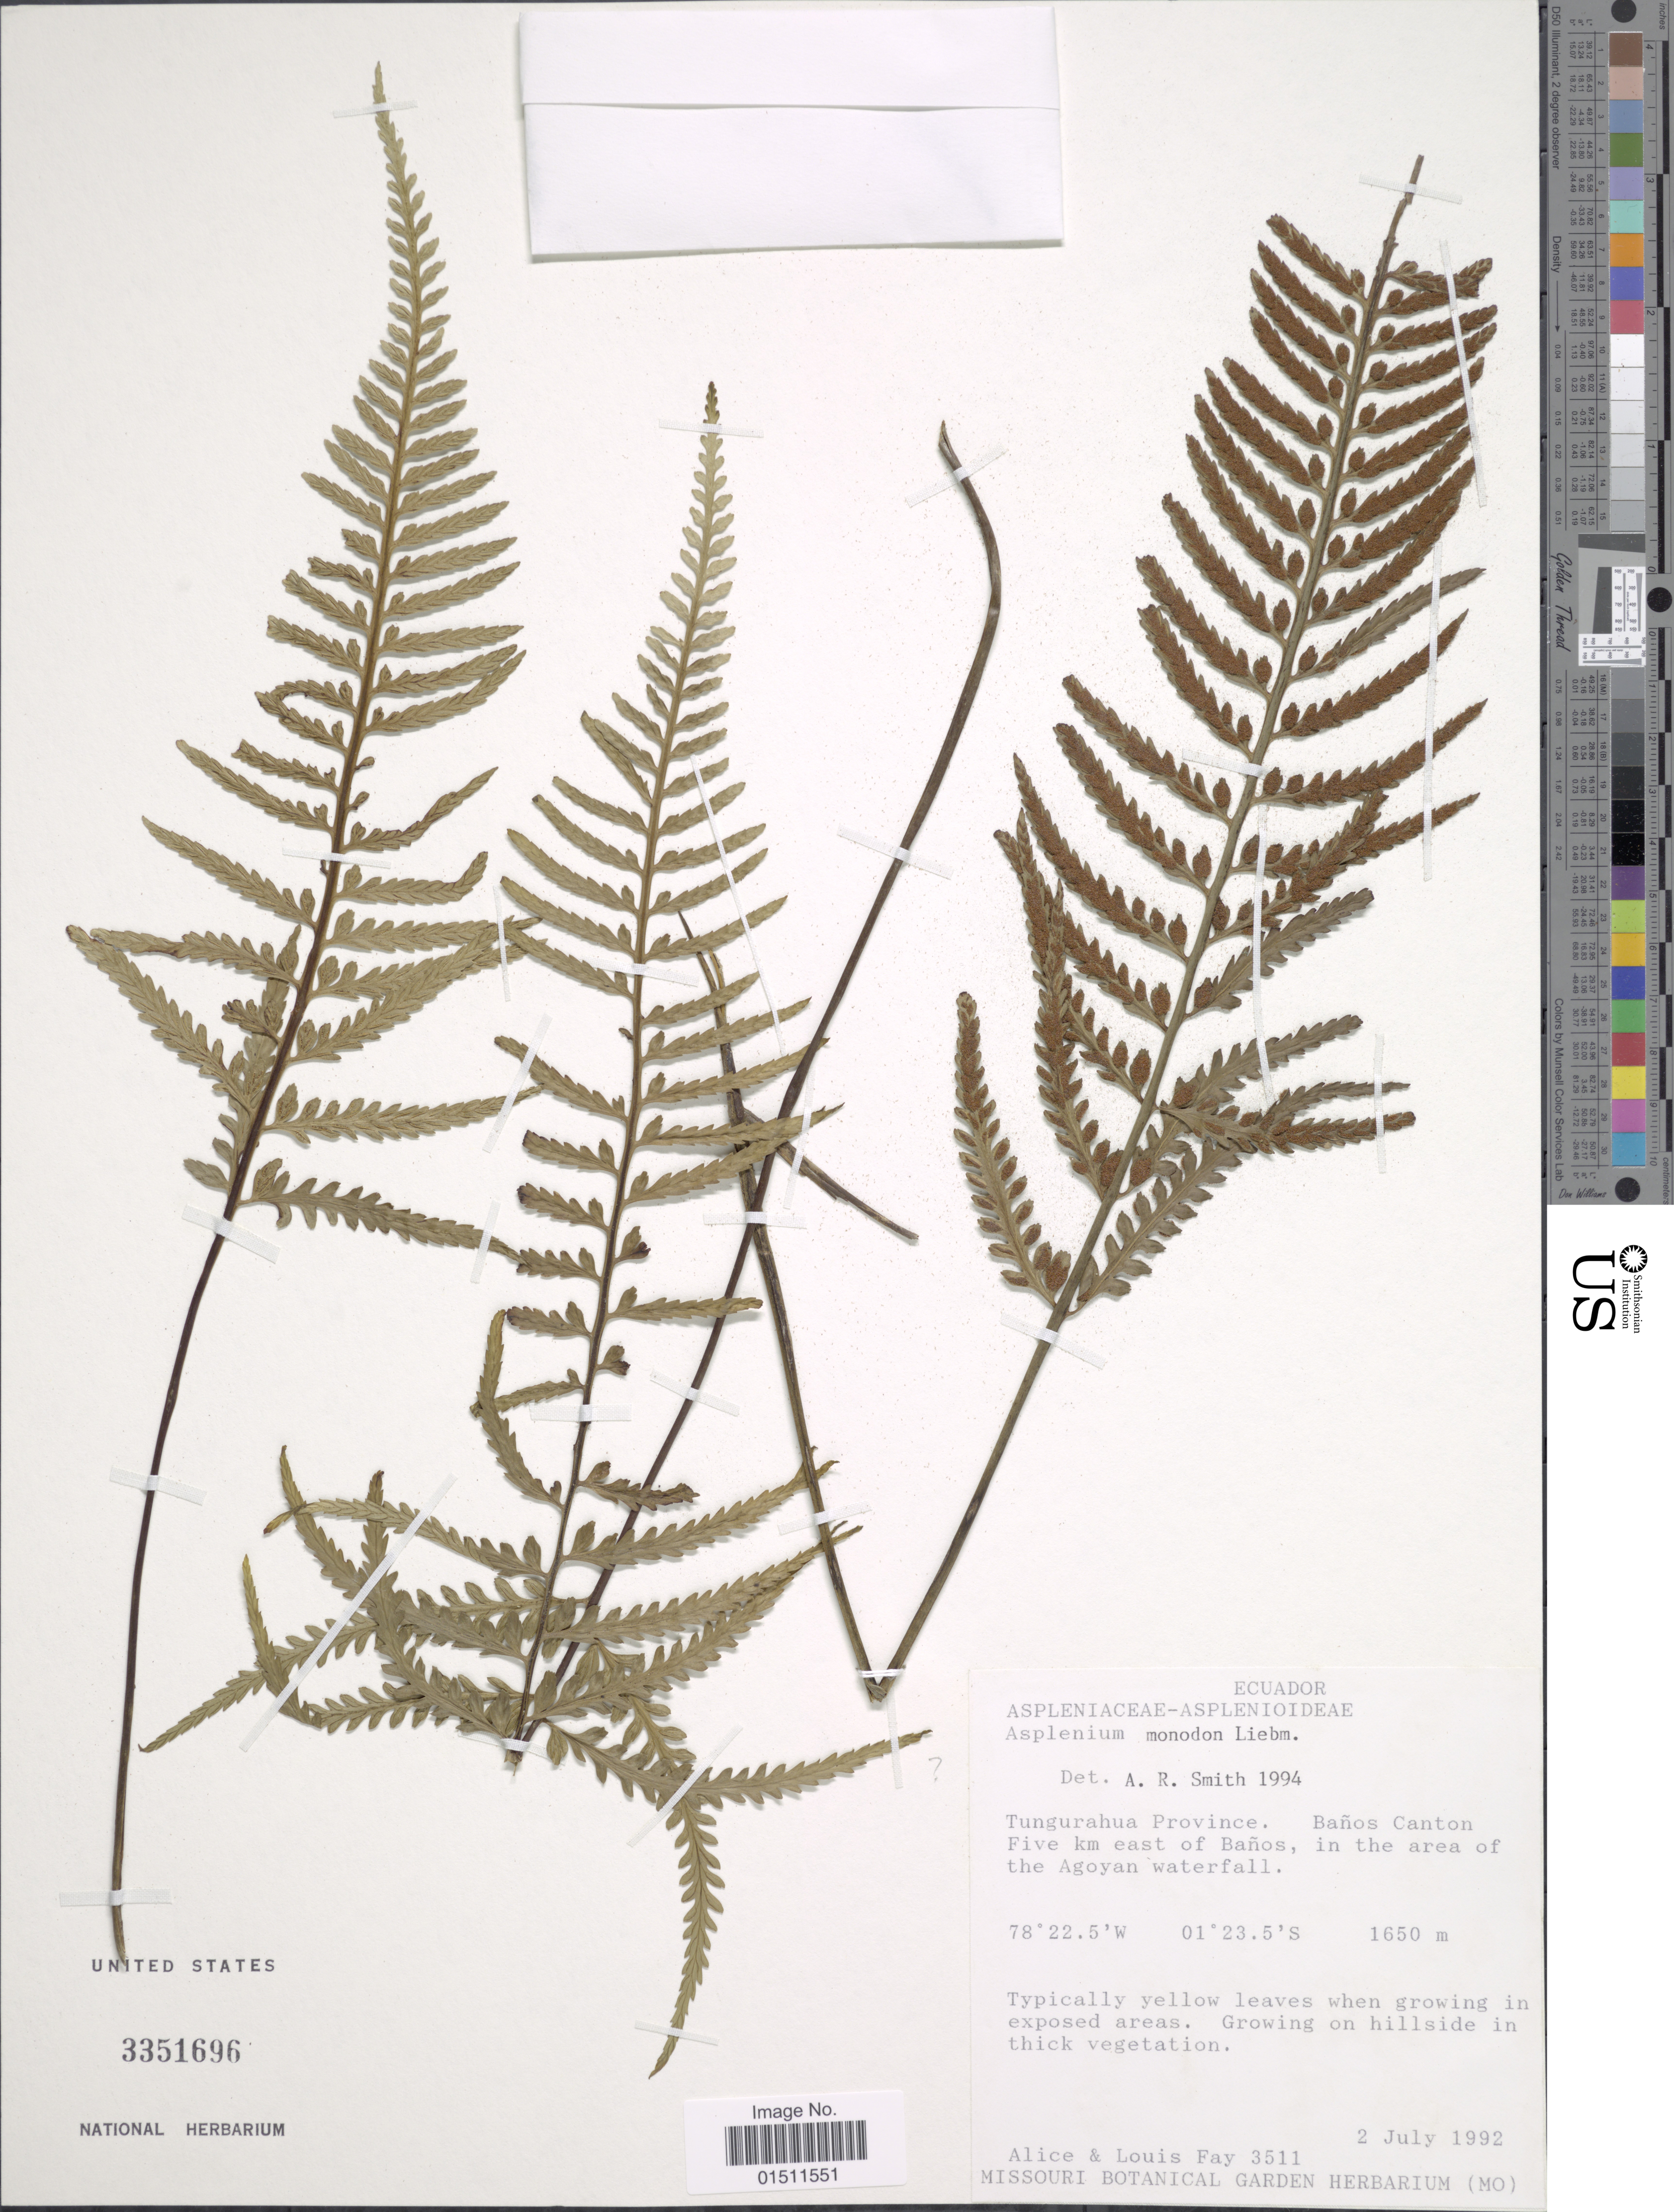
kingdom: Plantae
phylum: Tracheophyta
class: Polypodiopsida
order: Polypodiales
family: Aspleniaceae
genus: Asplenium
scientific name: Asplenium macilentum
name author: Kunze ex Klotzsch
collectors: A. Fay & L. Fay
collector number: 3511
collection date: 1992-07-02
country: Ecuador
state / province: Tungurahua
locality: Tungurahua Province, Banos Canton Five km east of banos, in the area of the Agoyan waterfall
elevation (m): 1650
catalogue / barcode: US 3351696